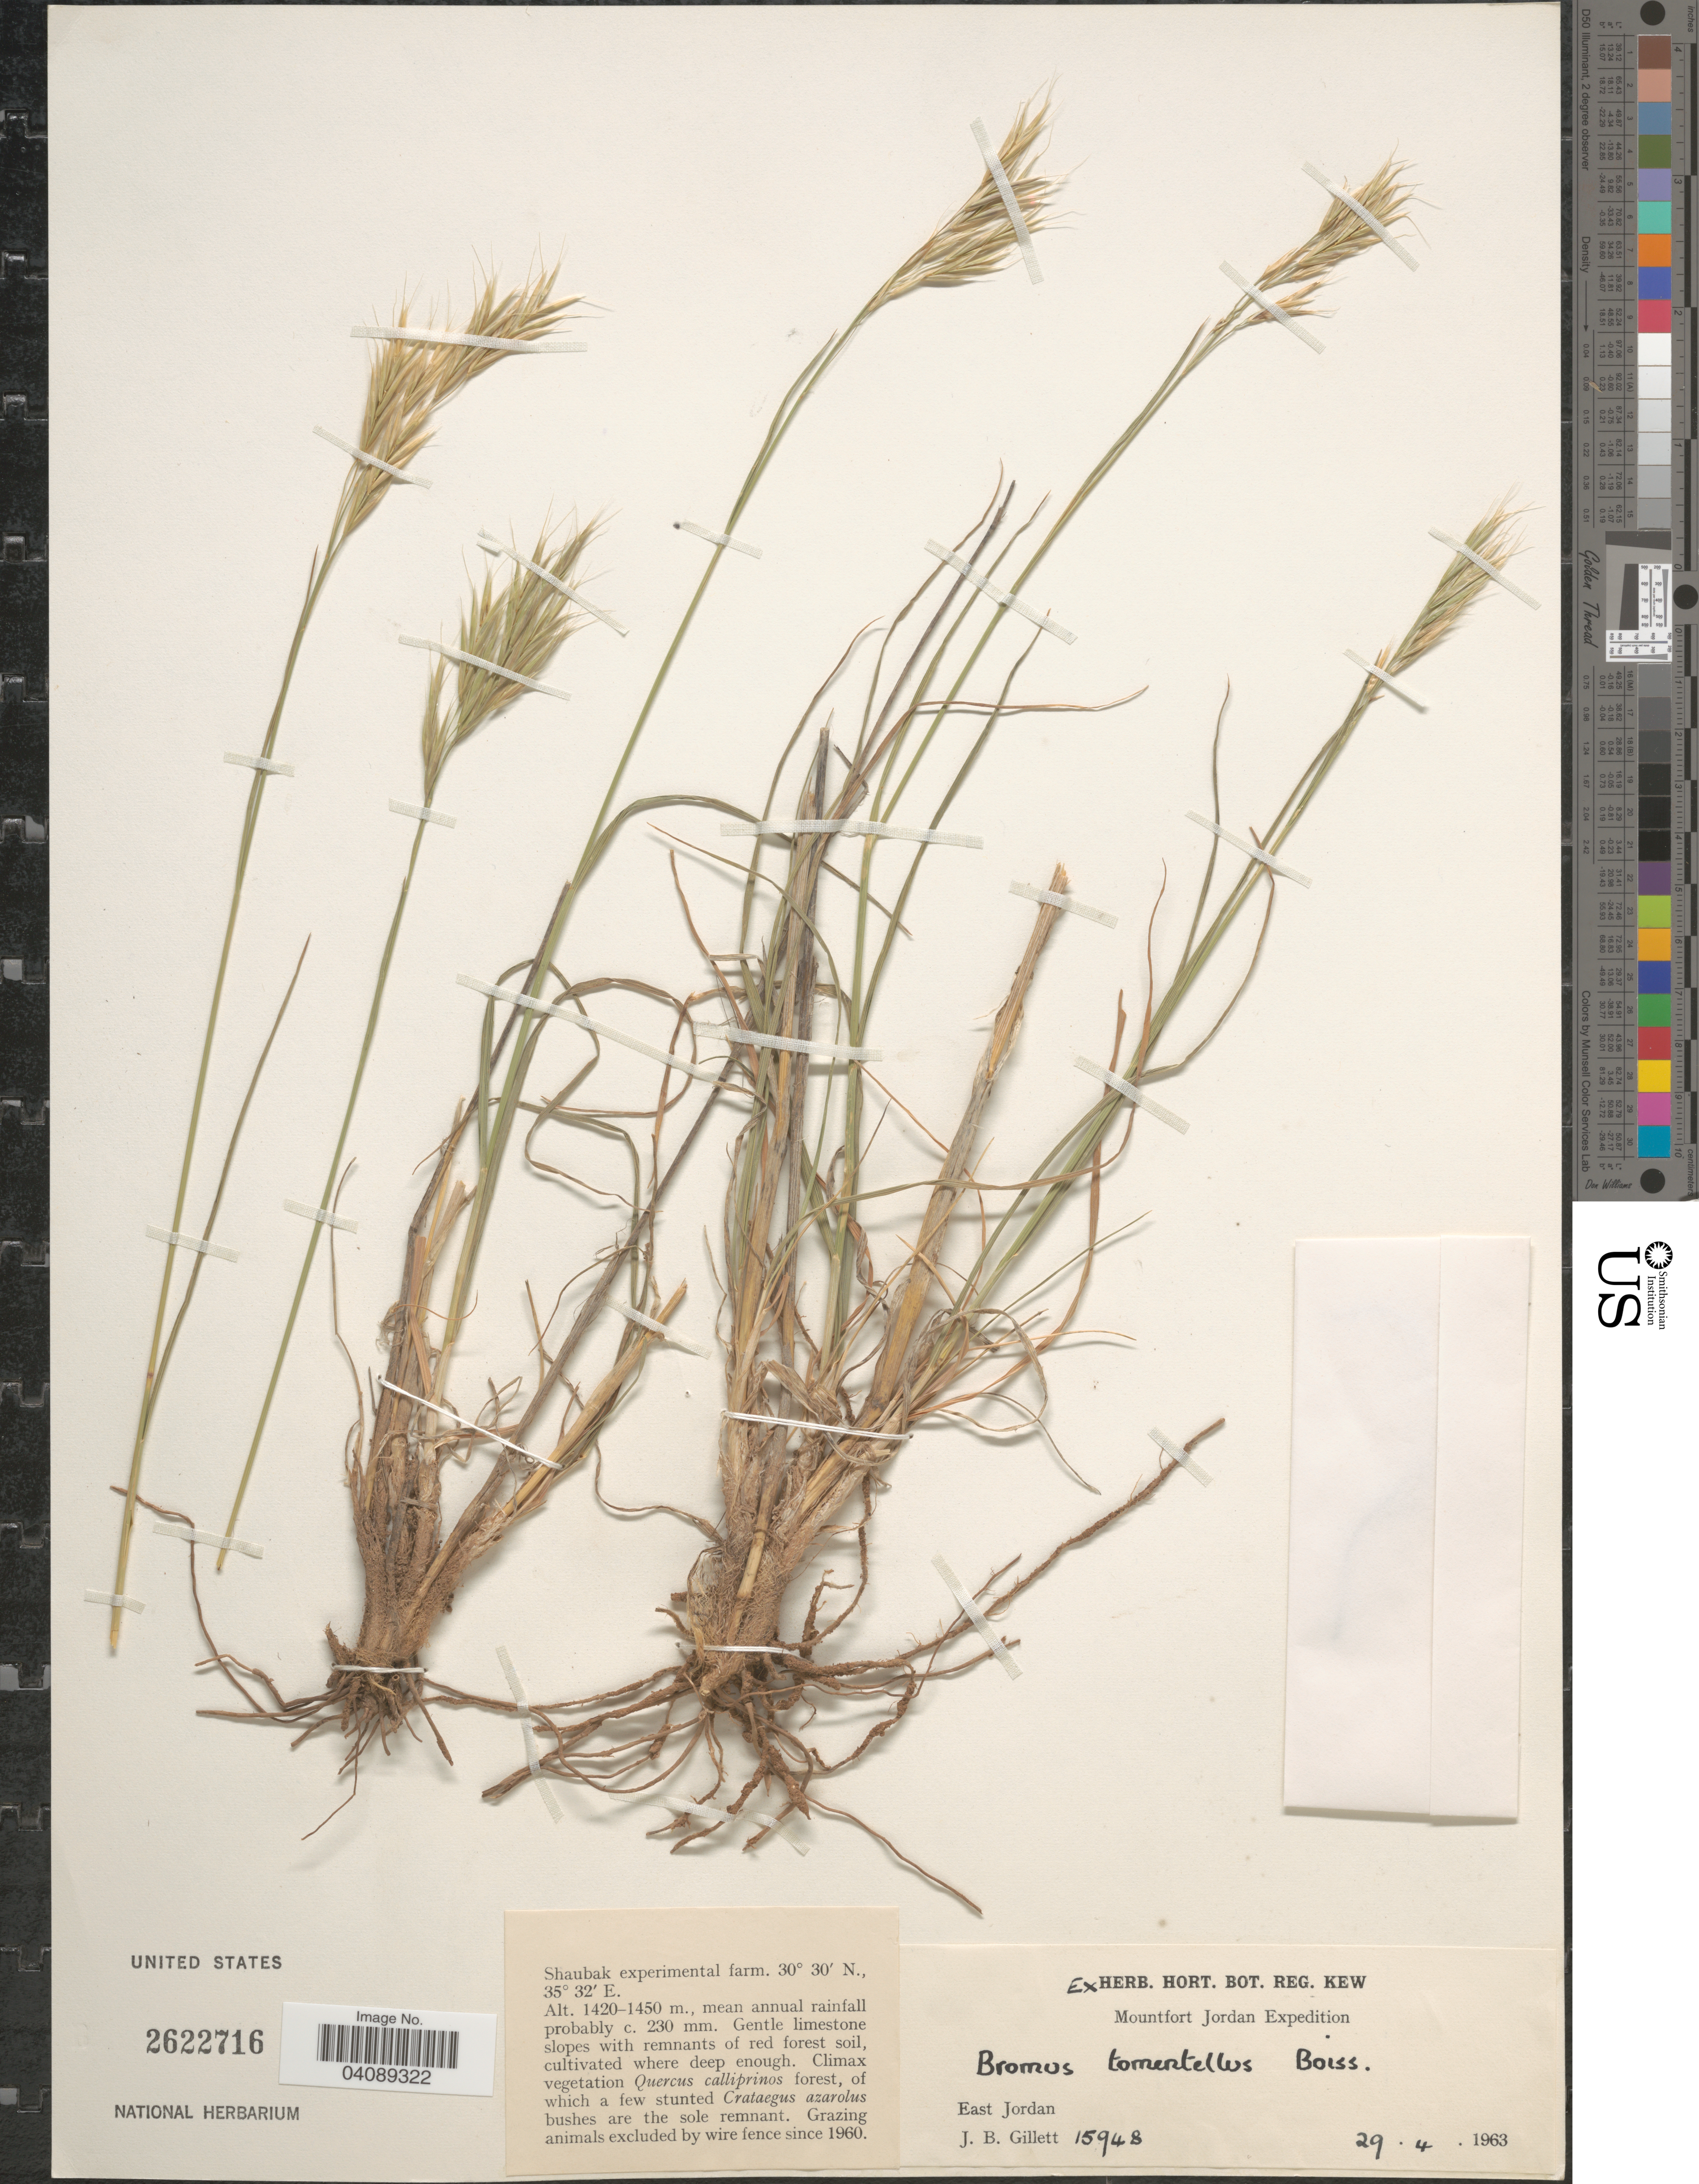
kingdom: Plantae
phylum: Tracheophyta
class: Liliopsida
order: Poales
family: Poaceae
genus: Bromus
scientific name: Bromus tomentellus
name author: Boiss.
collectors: J. B. Gillett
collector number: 15948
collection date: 1963-04-29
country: Jordan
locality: Mountford Jordan Expedition. East Jordan. Shaubak experimental farm.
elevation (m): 1420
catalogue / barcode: US 2622716